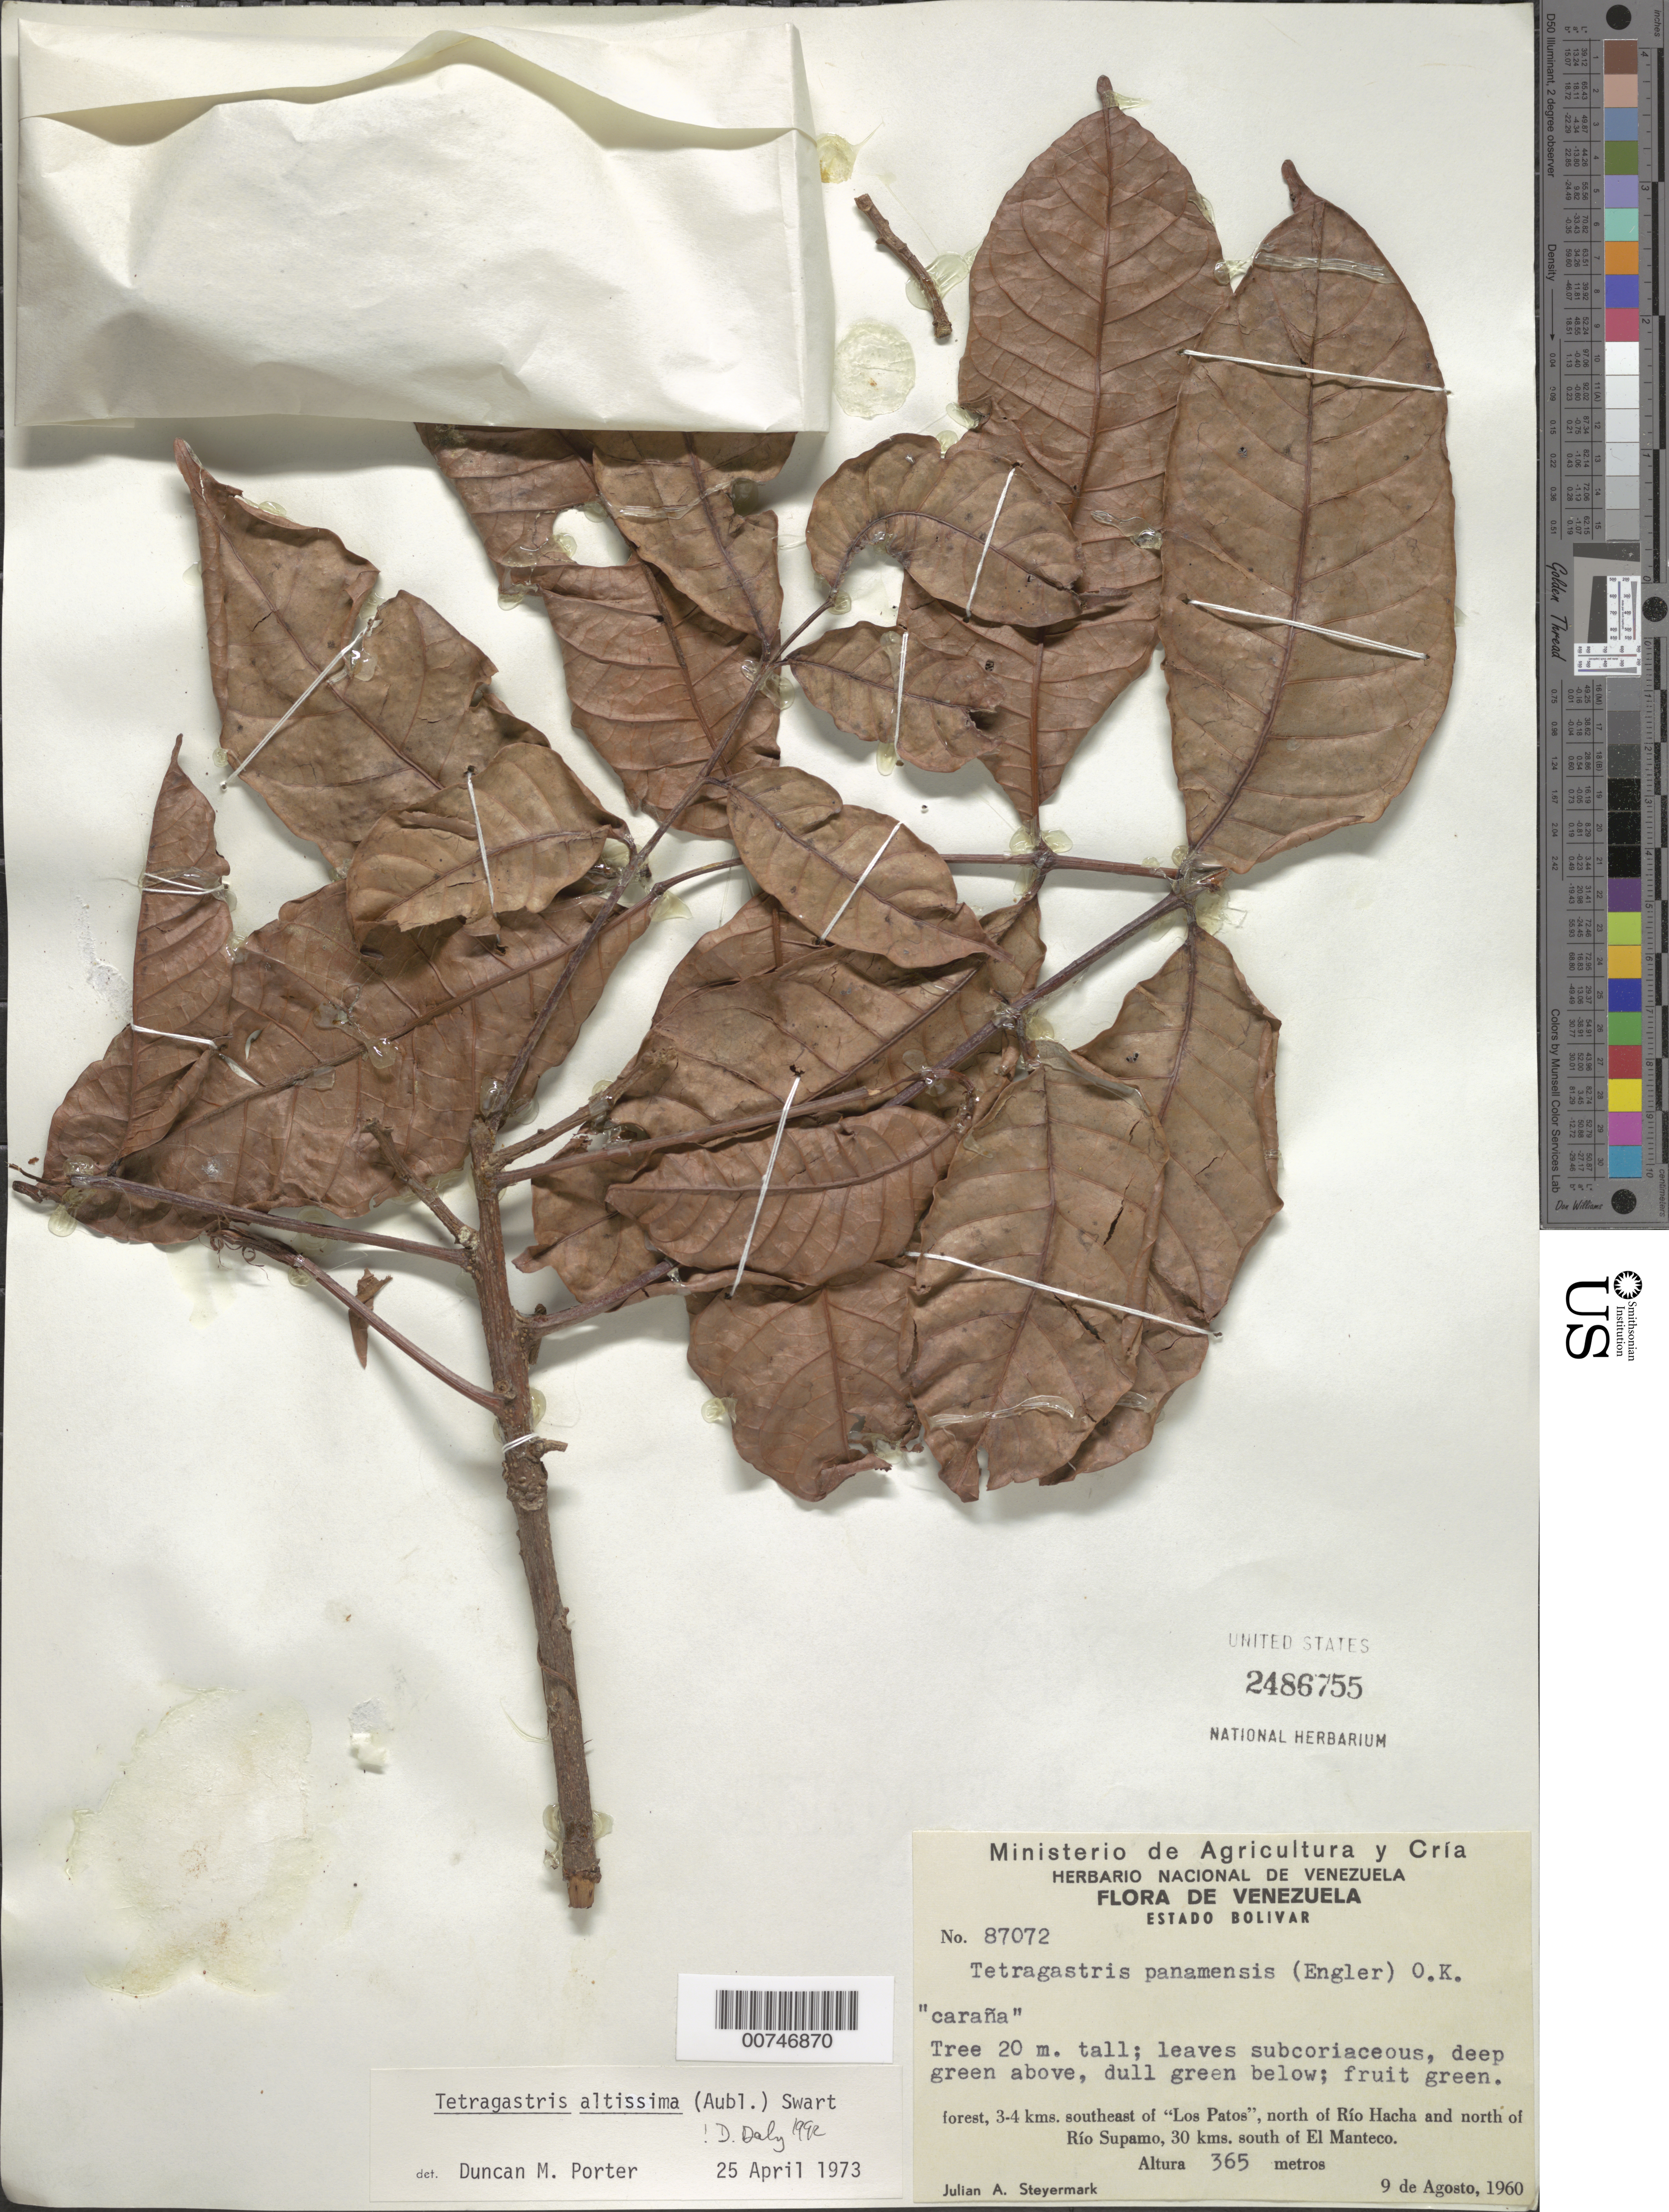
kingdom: Plantae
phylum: Tracheophyta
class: Magnoliopsida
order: Sapindales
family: Burseraceae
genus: Protium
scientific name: Protium altissimum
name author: (Aubl.) Marchand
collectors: J. Steyermark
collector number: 87072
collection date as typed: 9-Aug-60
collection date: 1960-08-09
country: Venezuela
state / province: Bolívar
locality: Los Patos, 3-4 km SE of, N of Río Hacha and N of Río Supamo, 30 km S of El Manteco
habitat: Forest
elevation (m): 366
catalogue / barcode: US 2486755